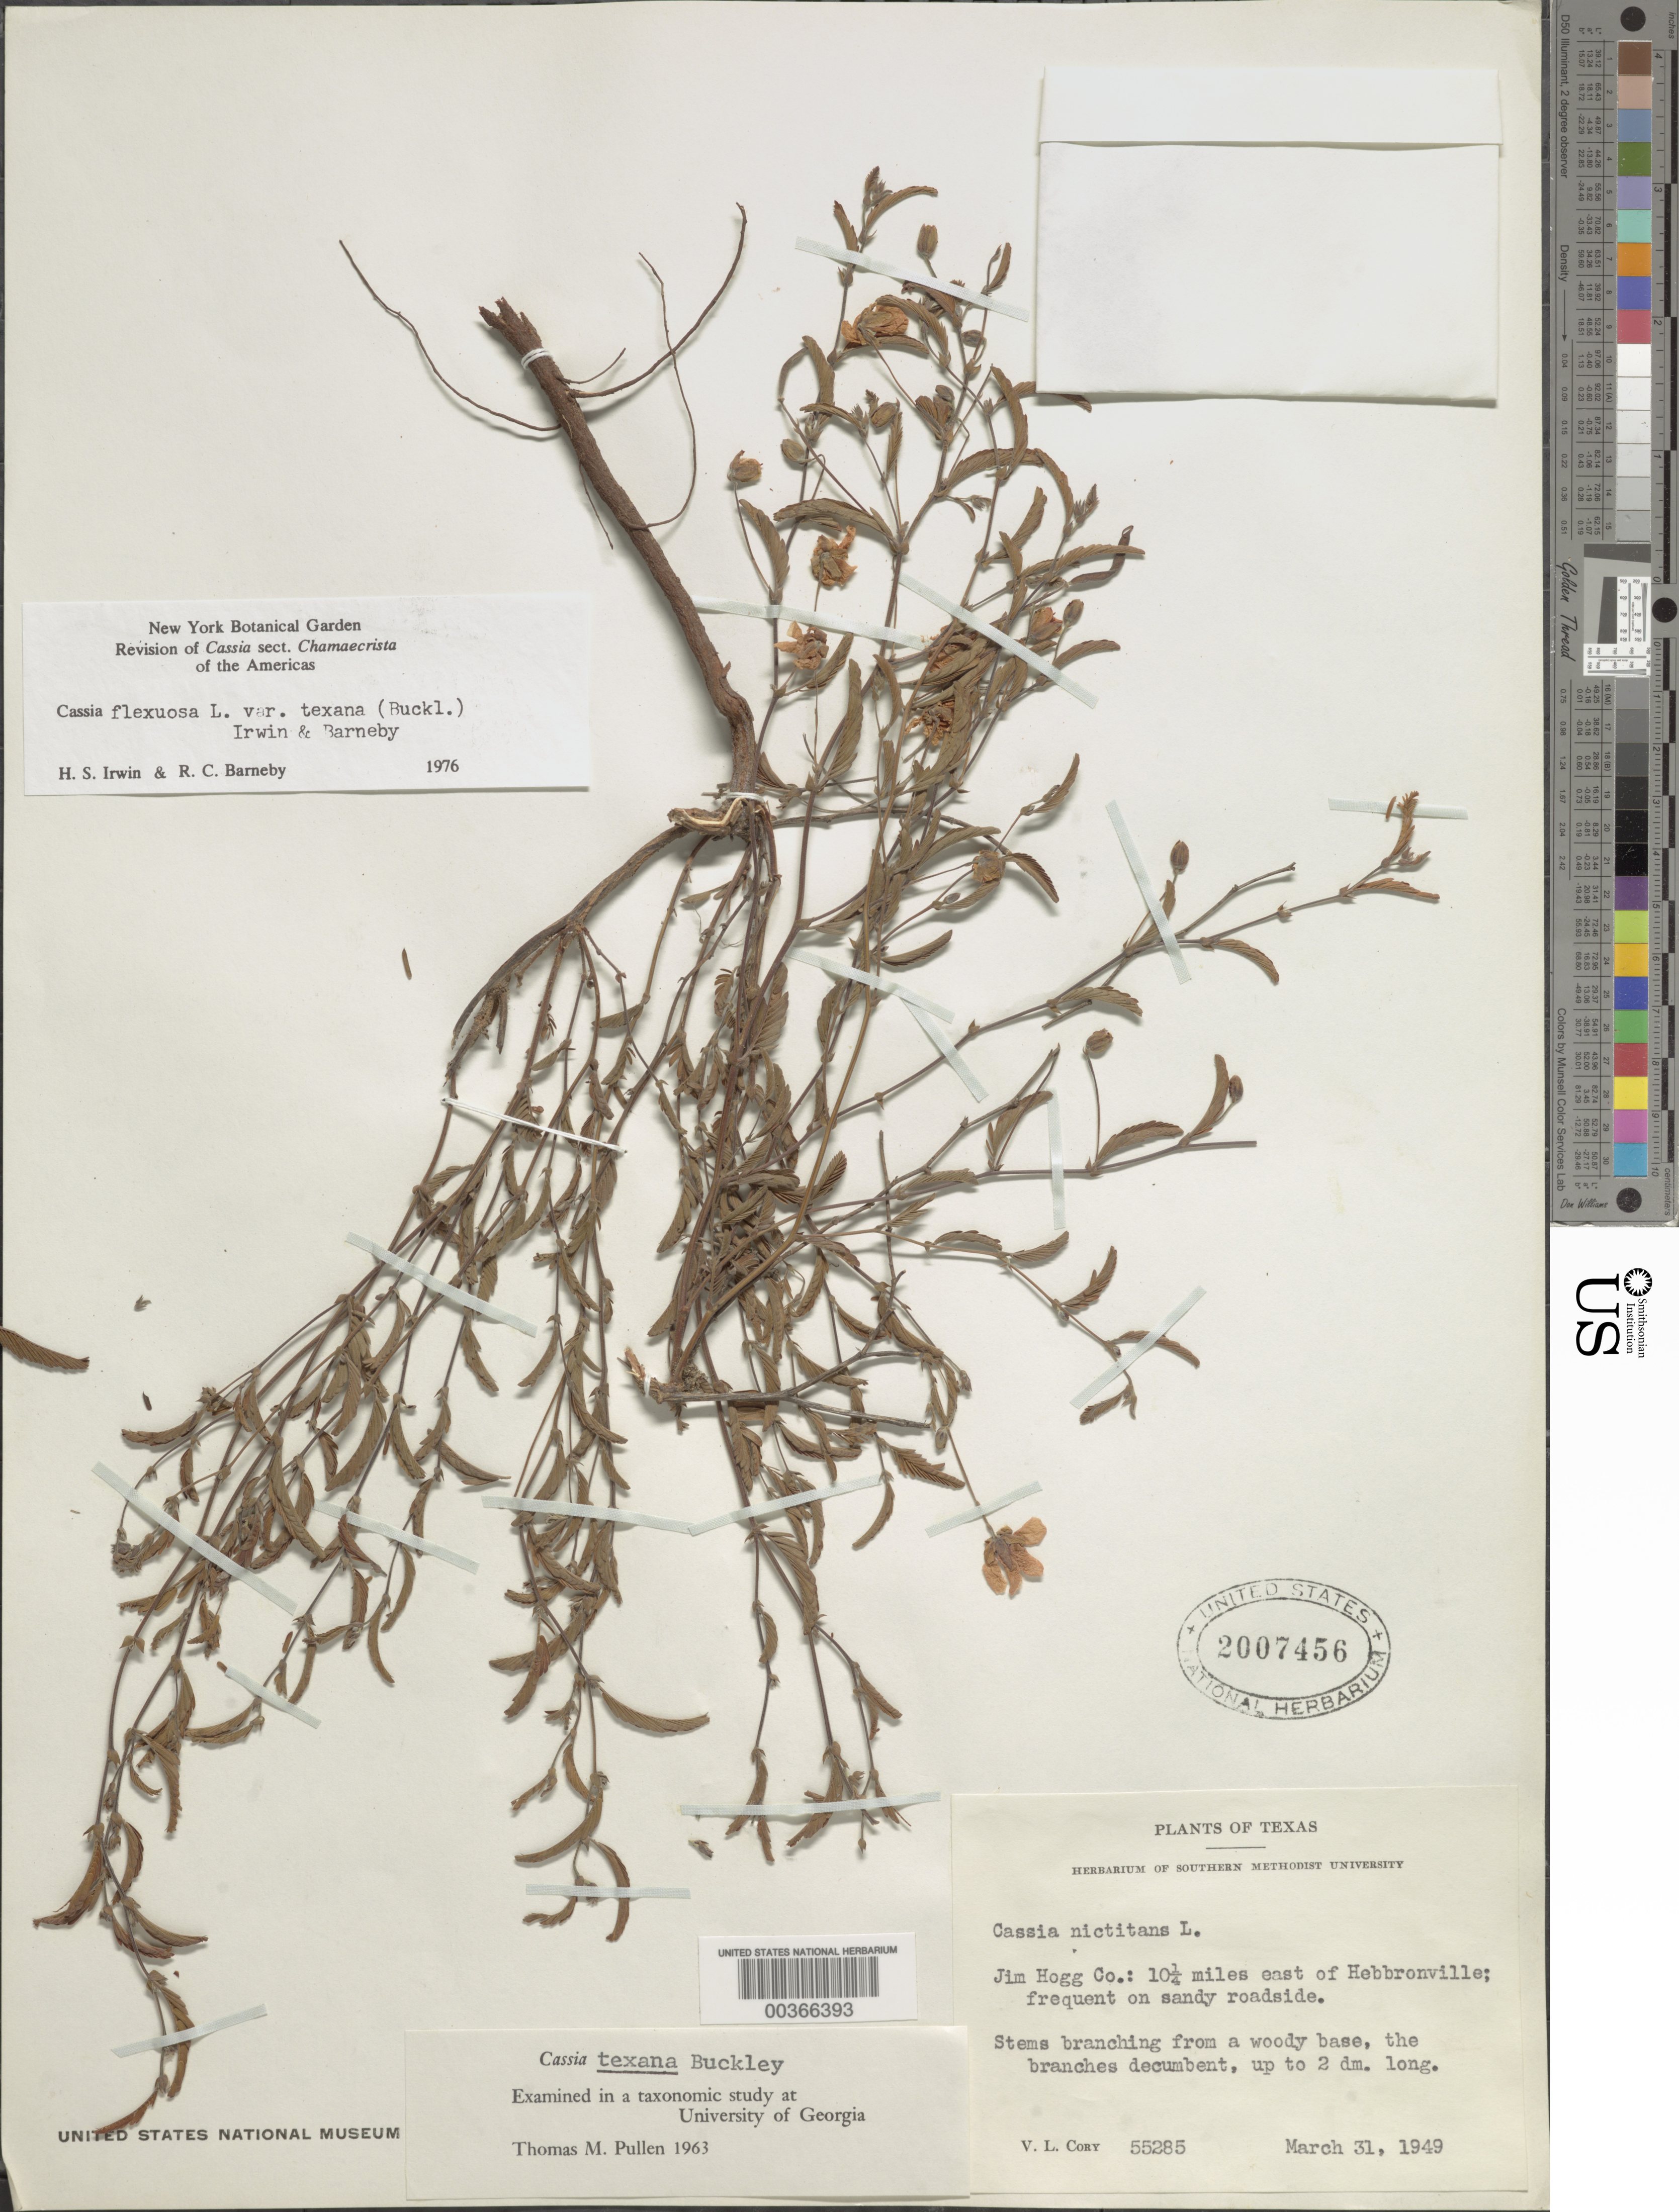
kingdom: Plantae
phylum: Tracheophyta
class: Magnoliopsida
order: Fabales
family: Fabaceae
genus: Chamaecrista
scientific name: Chamaecrista flexuosa var. texana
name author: (Buckley) H.S. Irwin & Barneby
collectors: V. Cory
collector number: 55285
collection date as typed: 31 Mar 1949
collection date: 1949-03-31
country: United States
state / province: Texas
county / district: Jim Hogg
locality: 10.25 mi e of hebbronville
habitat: Sandy roadside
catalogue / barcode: US 2007456